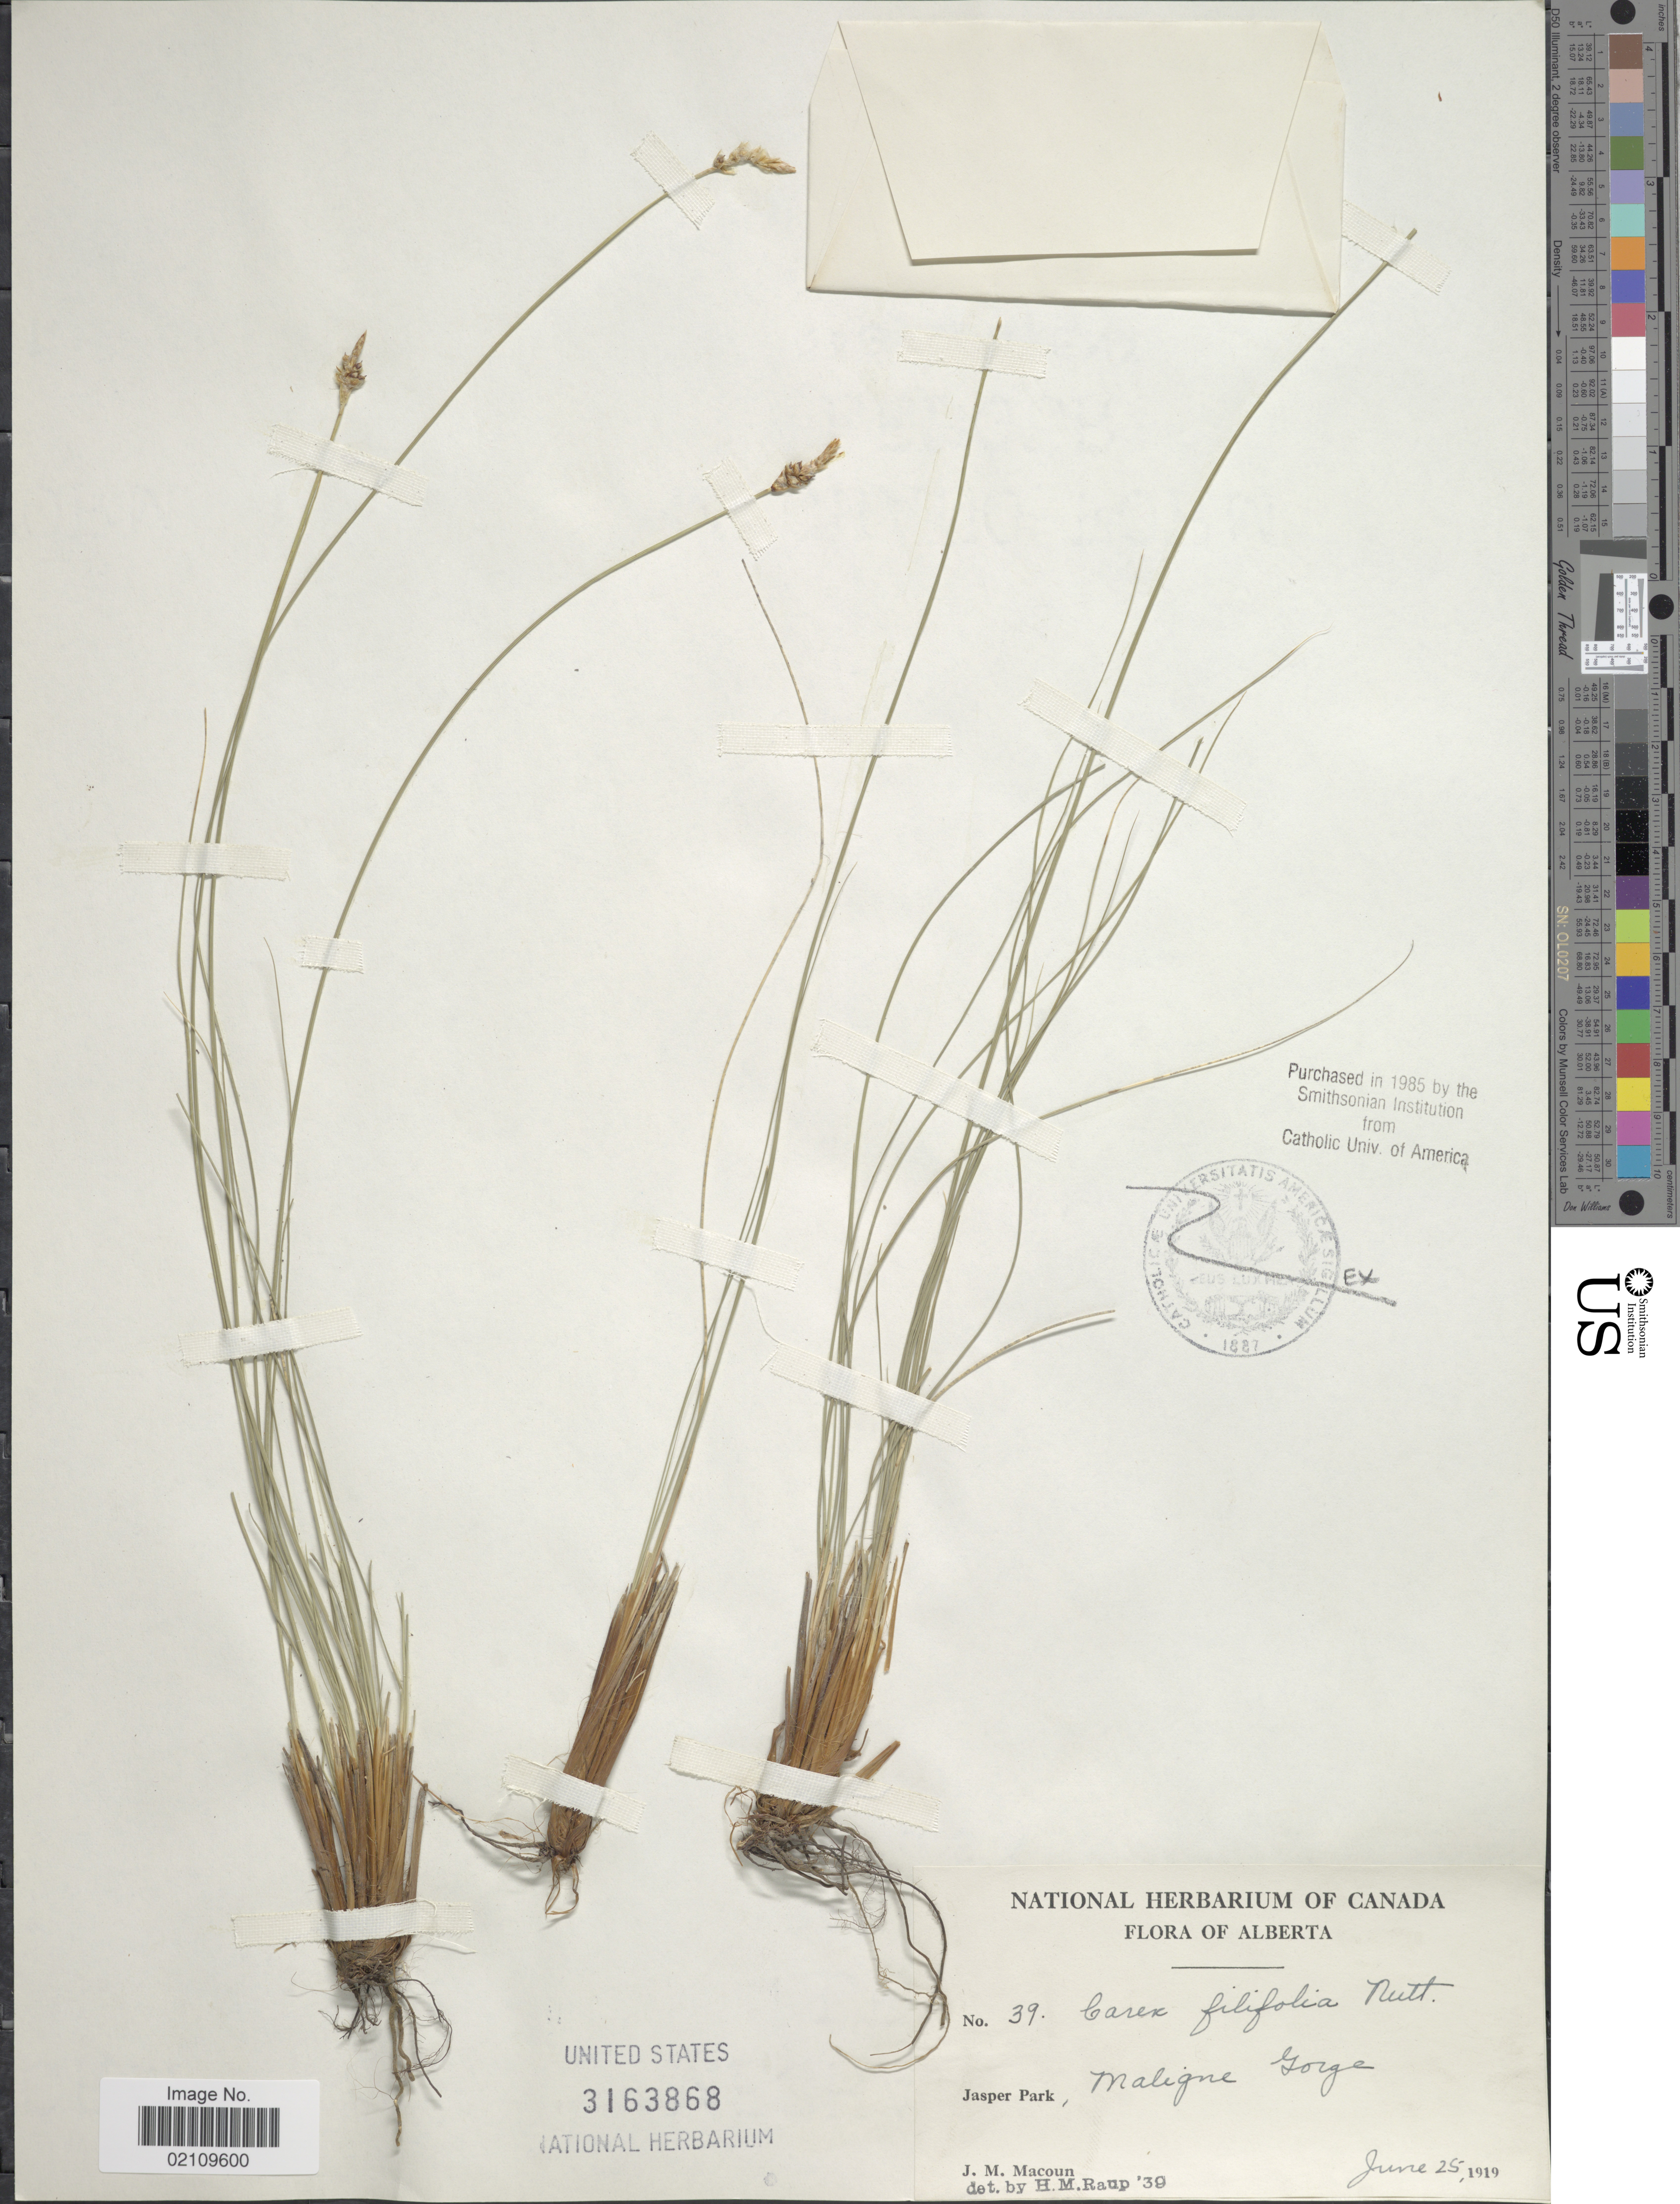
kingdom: Plantae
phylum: Tracheophyta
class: Liliopsida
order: Poales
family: Cyperaceae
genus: Carex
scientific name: Carex filifolia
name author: Nutt.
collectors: J. M. Macoun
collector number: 39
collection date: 1919-06-25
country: Canada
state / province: Alberta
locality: Jasper Park, Maligne Gorge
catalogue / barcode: US 3163868